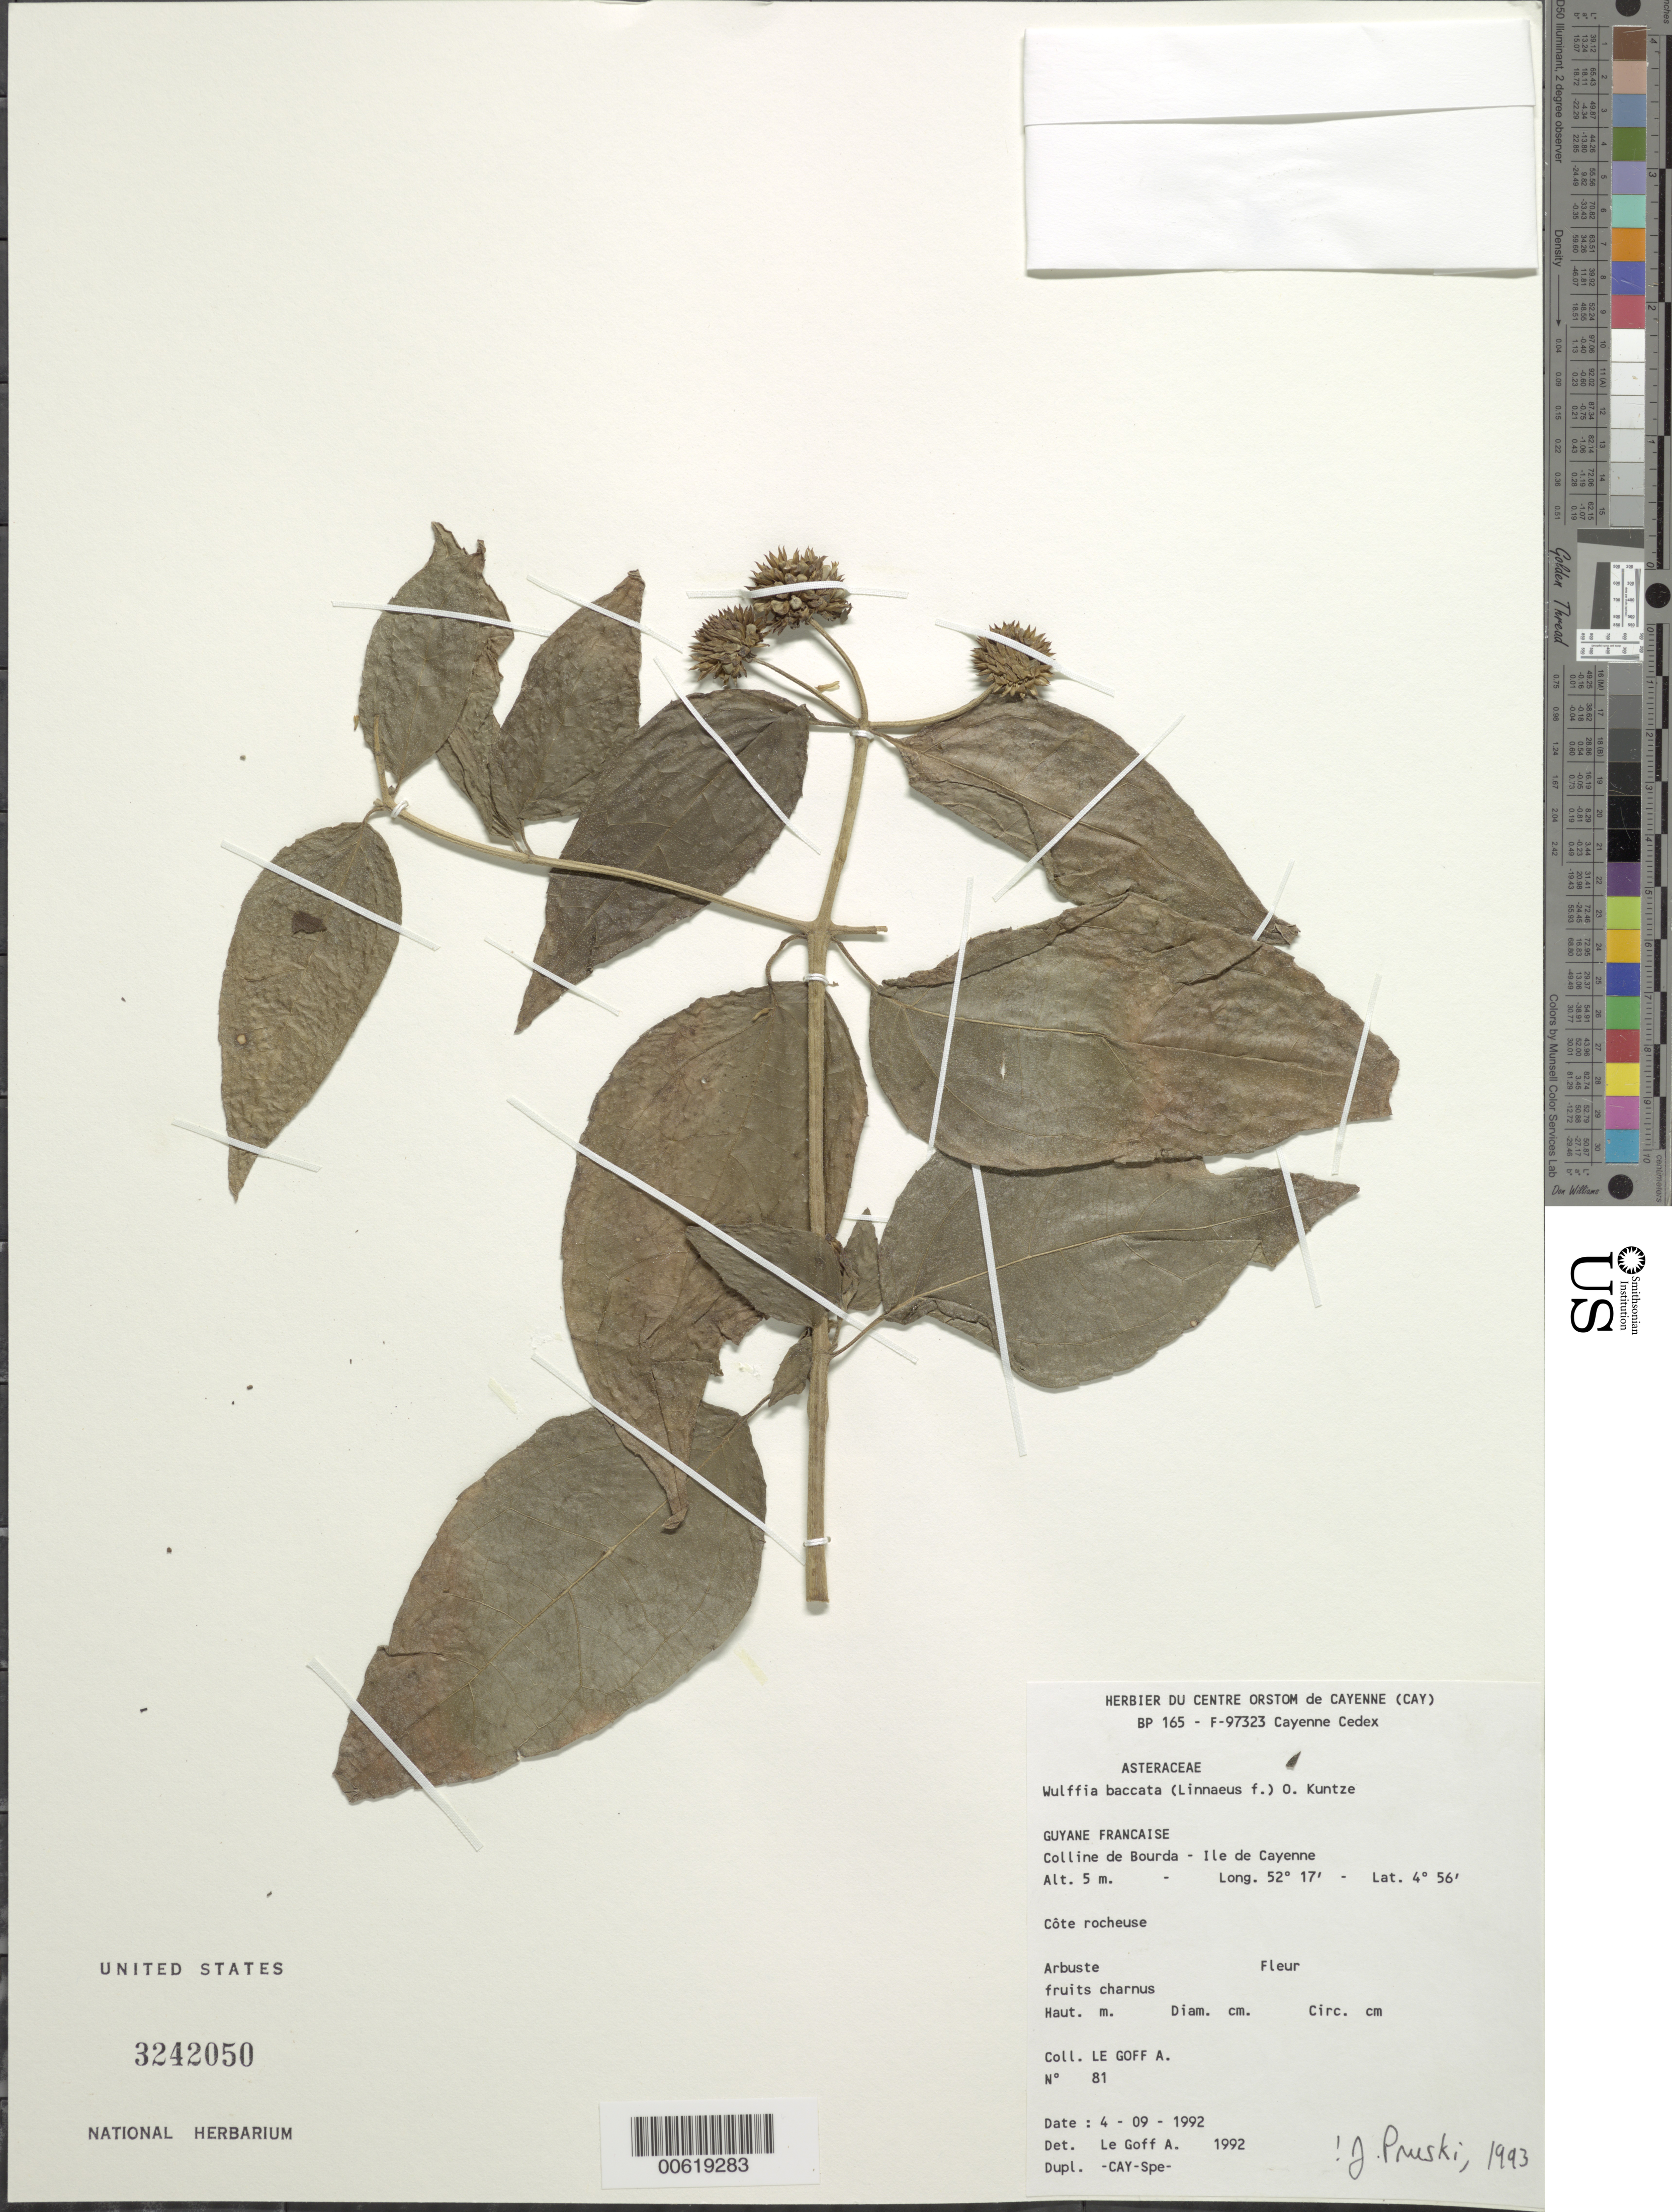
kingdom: Plantae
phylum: Tracheophyta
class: Magnoliopsida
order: Asterales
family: Asteraceae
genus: Wulffia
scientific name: Wulffia baccata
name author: (L. f.) Kuntze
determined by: Pruski, J. F.; Funk, V. A.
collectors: A. Le Goff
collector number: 81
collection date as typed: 4-Sep-92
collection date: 1992-09-04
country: French Guiana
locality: Ile de Cayenne, Colline de Bourda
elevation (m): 5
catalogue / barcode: US 3242050